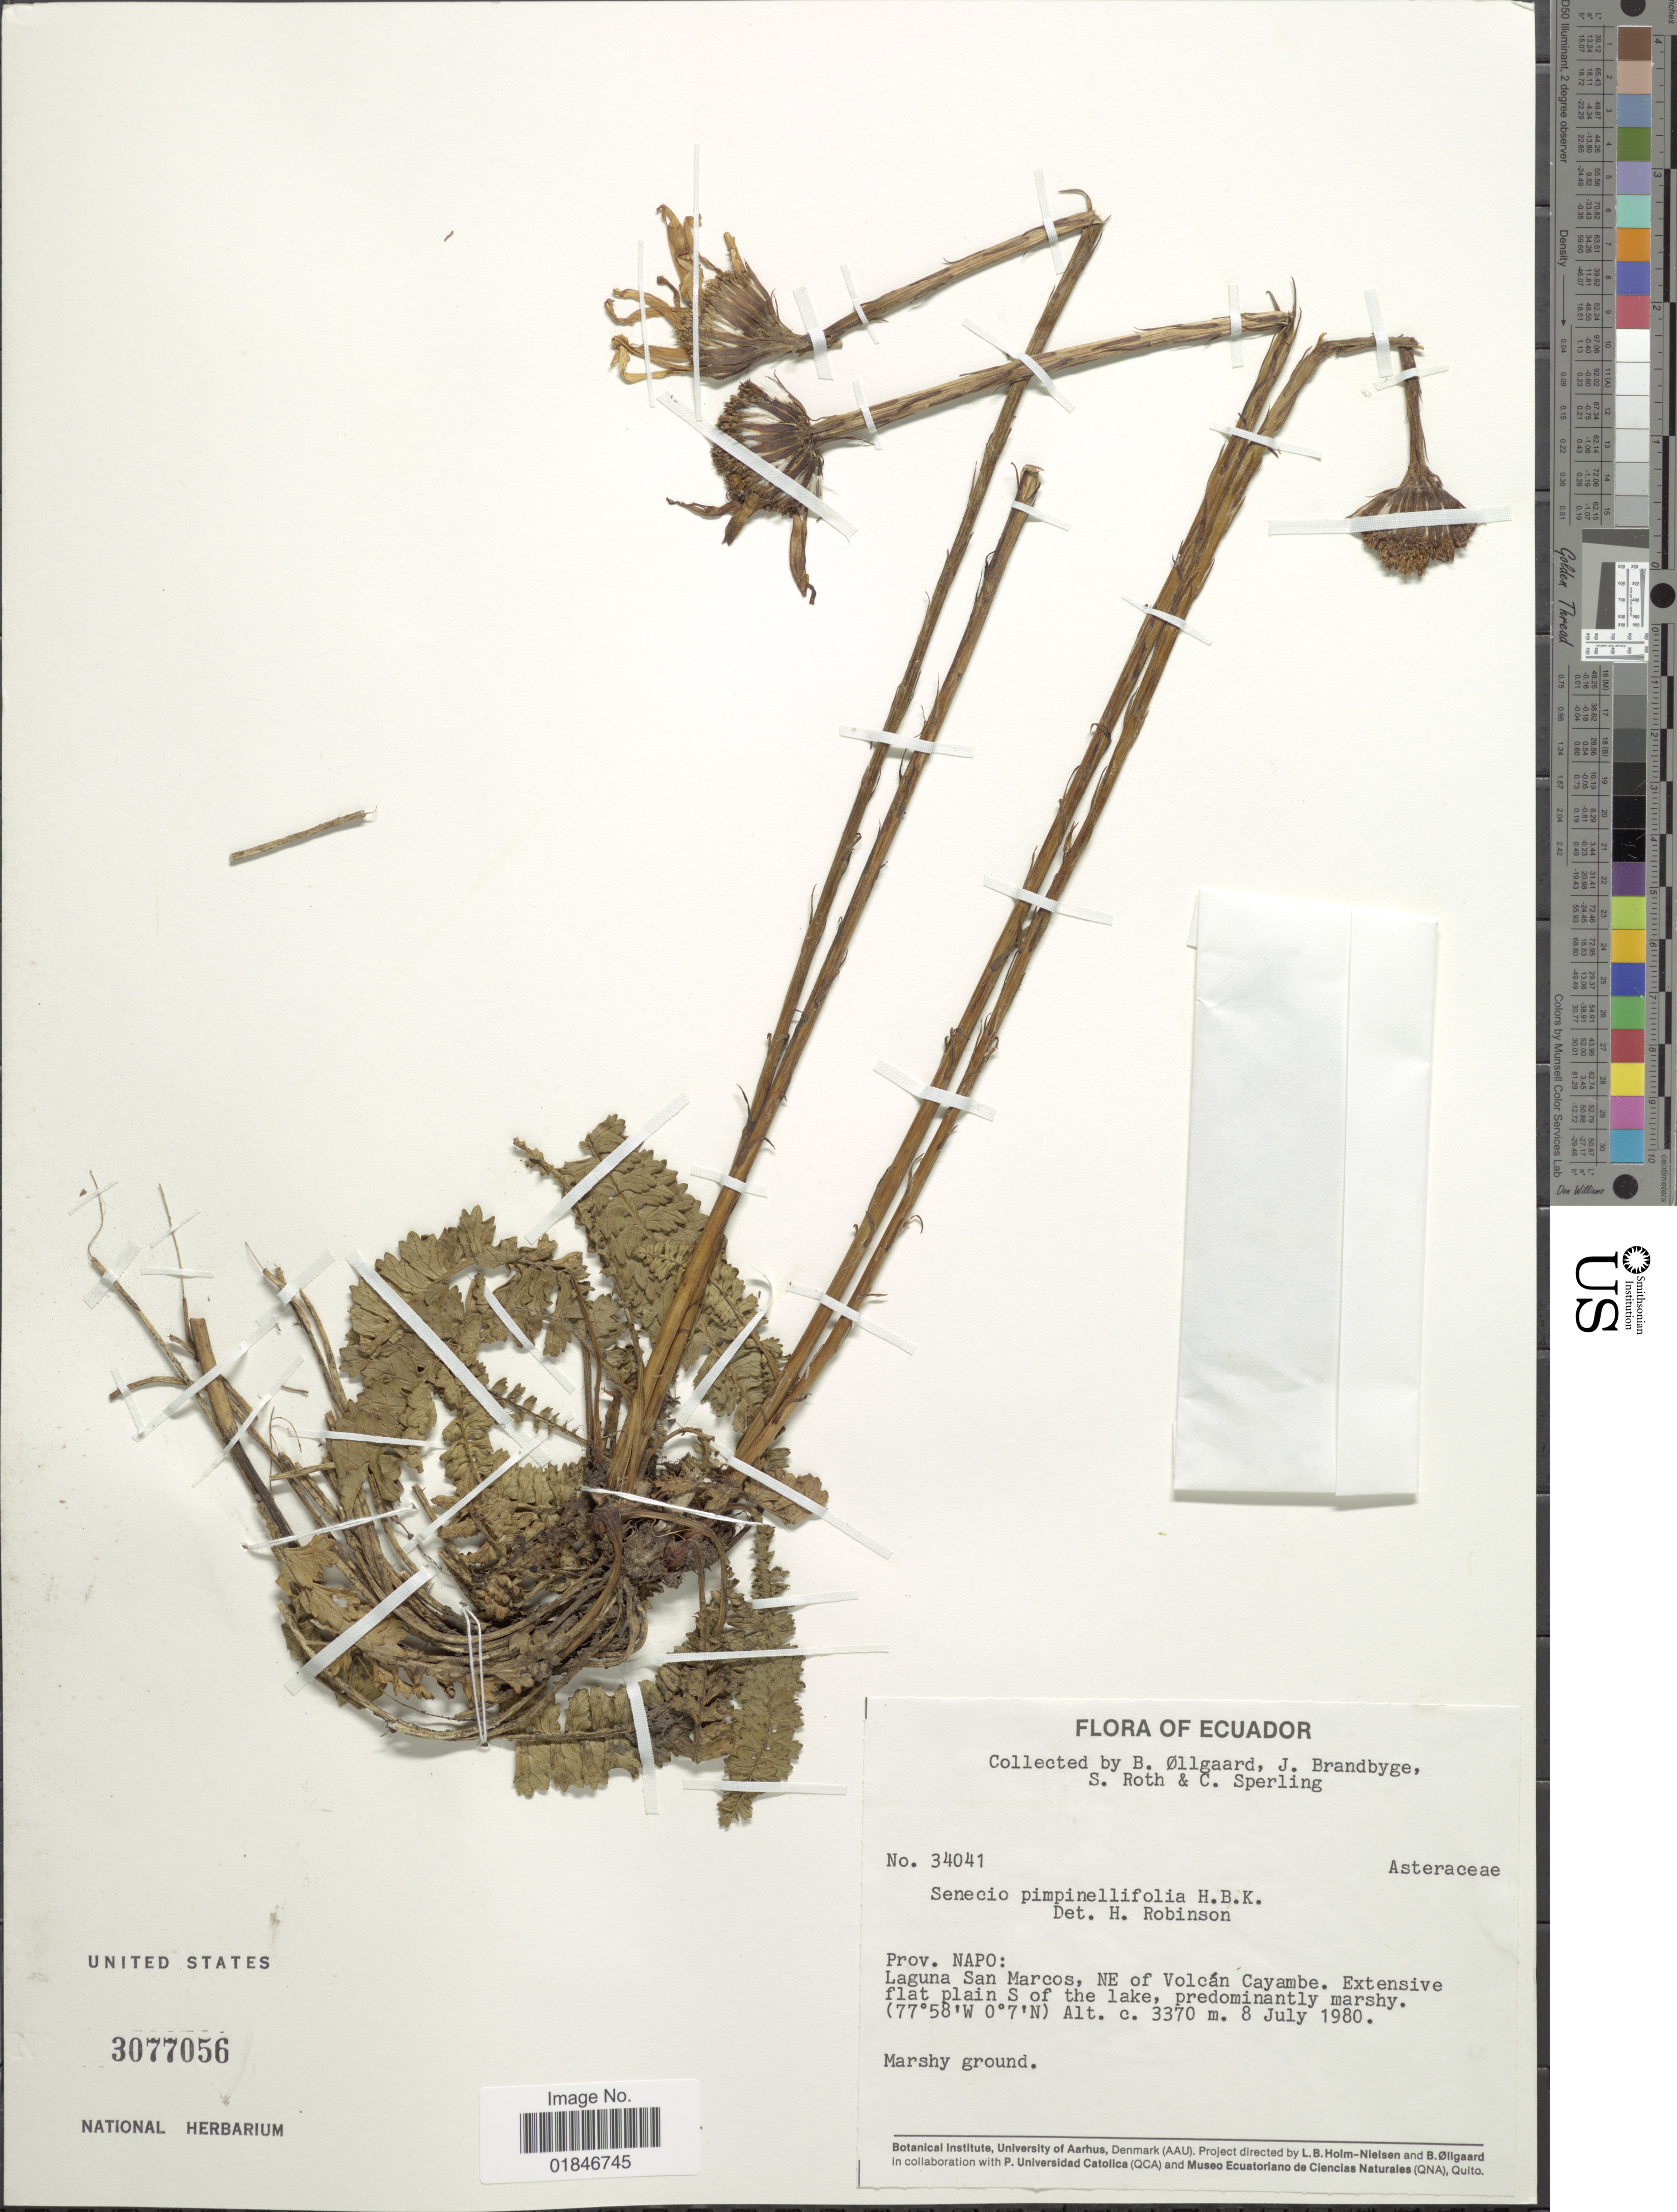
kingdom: Plantae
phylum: Tracheophyta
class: Magnoliopsida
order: Asterales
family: Asteraceae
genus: Dorobaea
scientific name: Dorobaea pimpinellifolia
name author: (Kunth) B. Nord.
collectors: B. Øllgaard, J. Brandbyge, S. Roth & C. Sperling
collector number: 34041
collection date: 1980-07-08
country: Ecuador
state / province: Napo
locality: Prov. Napo: Laguna San Marcos, NE of Volcan Cayambe, Extensive flat plain S of the lake, predominantly.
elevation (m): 3370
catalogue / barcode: US 3077056